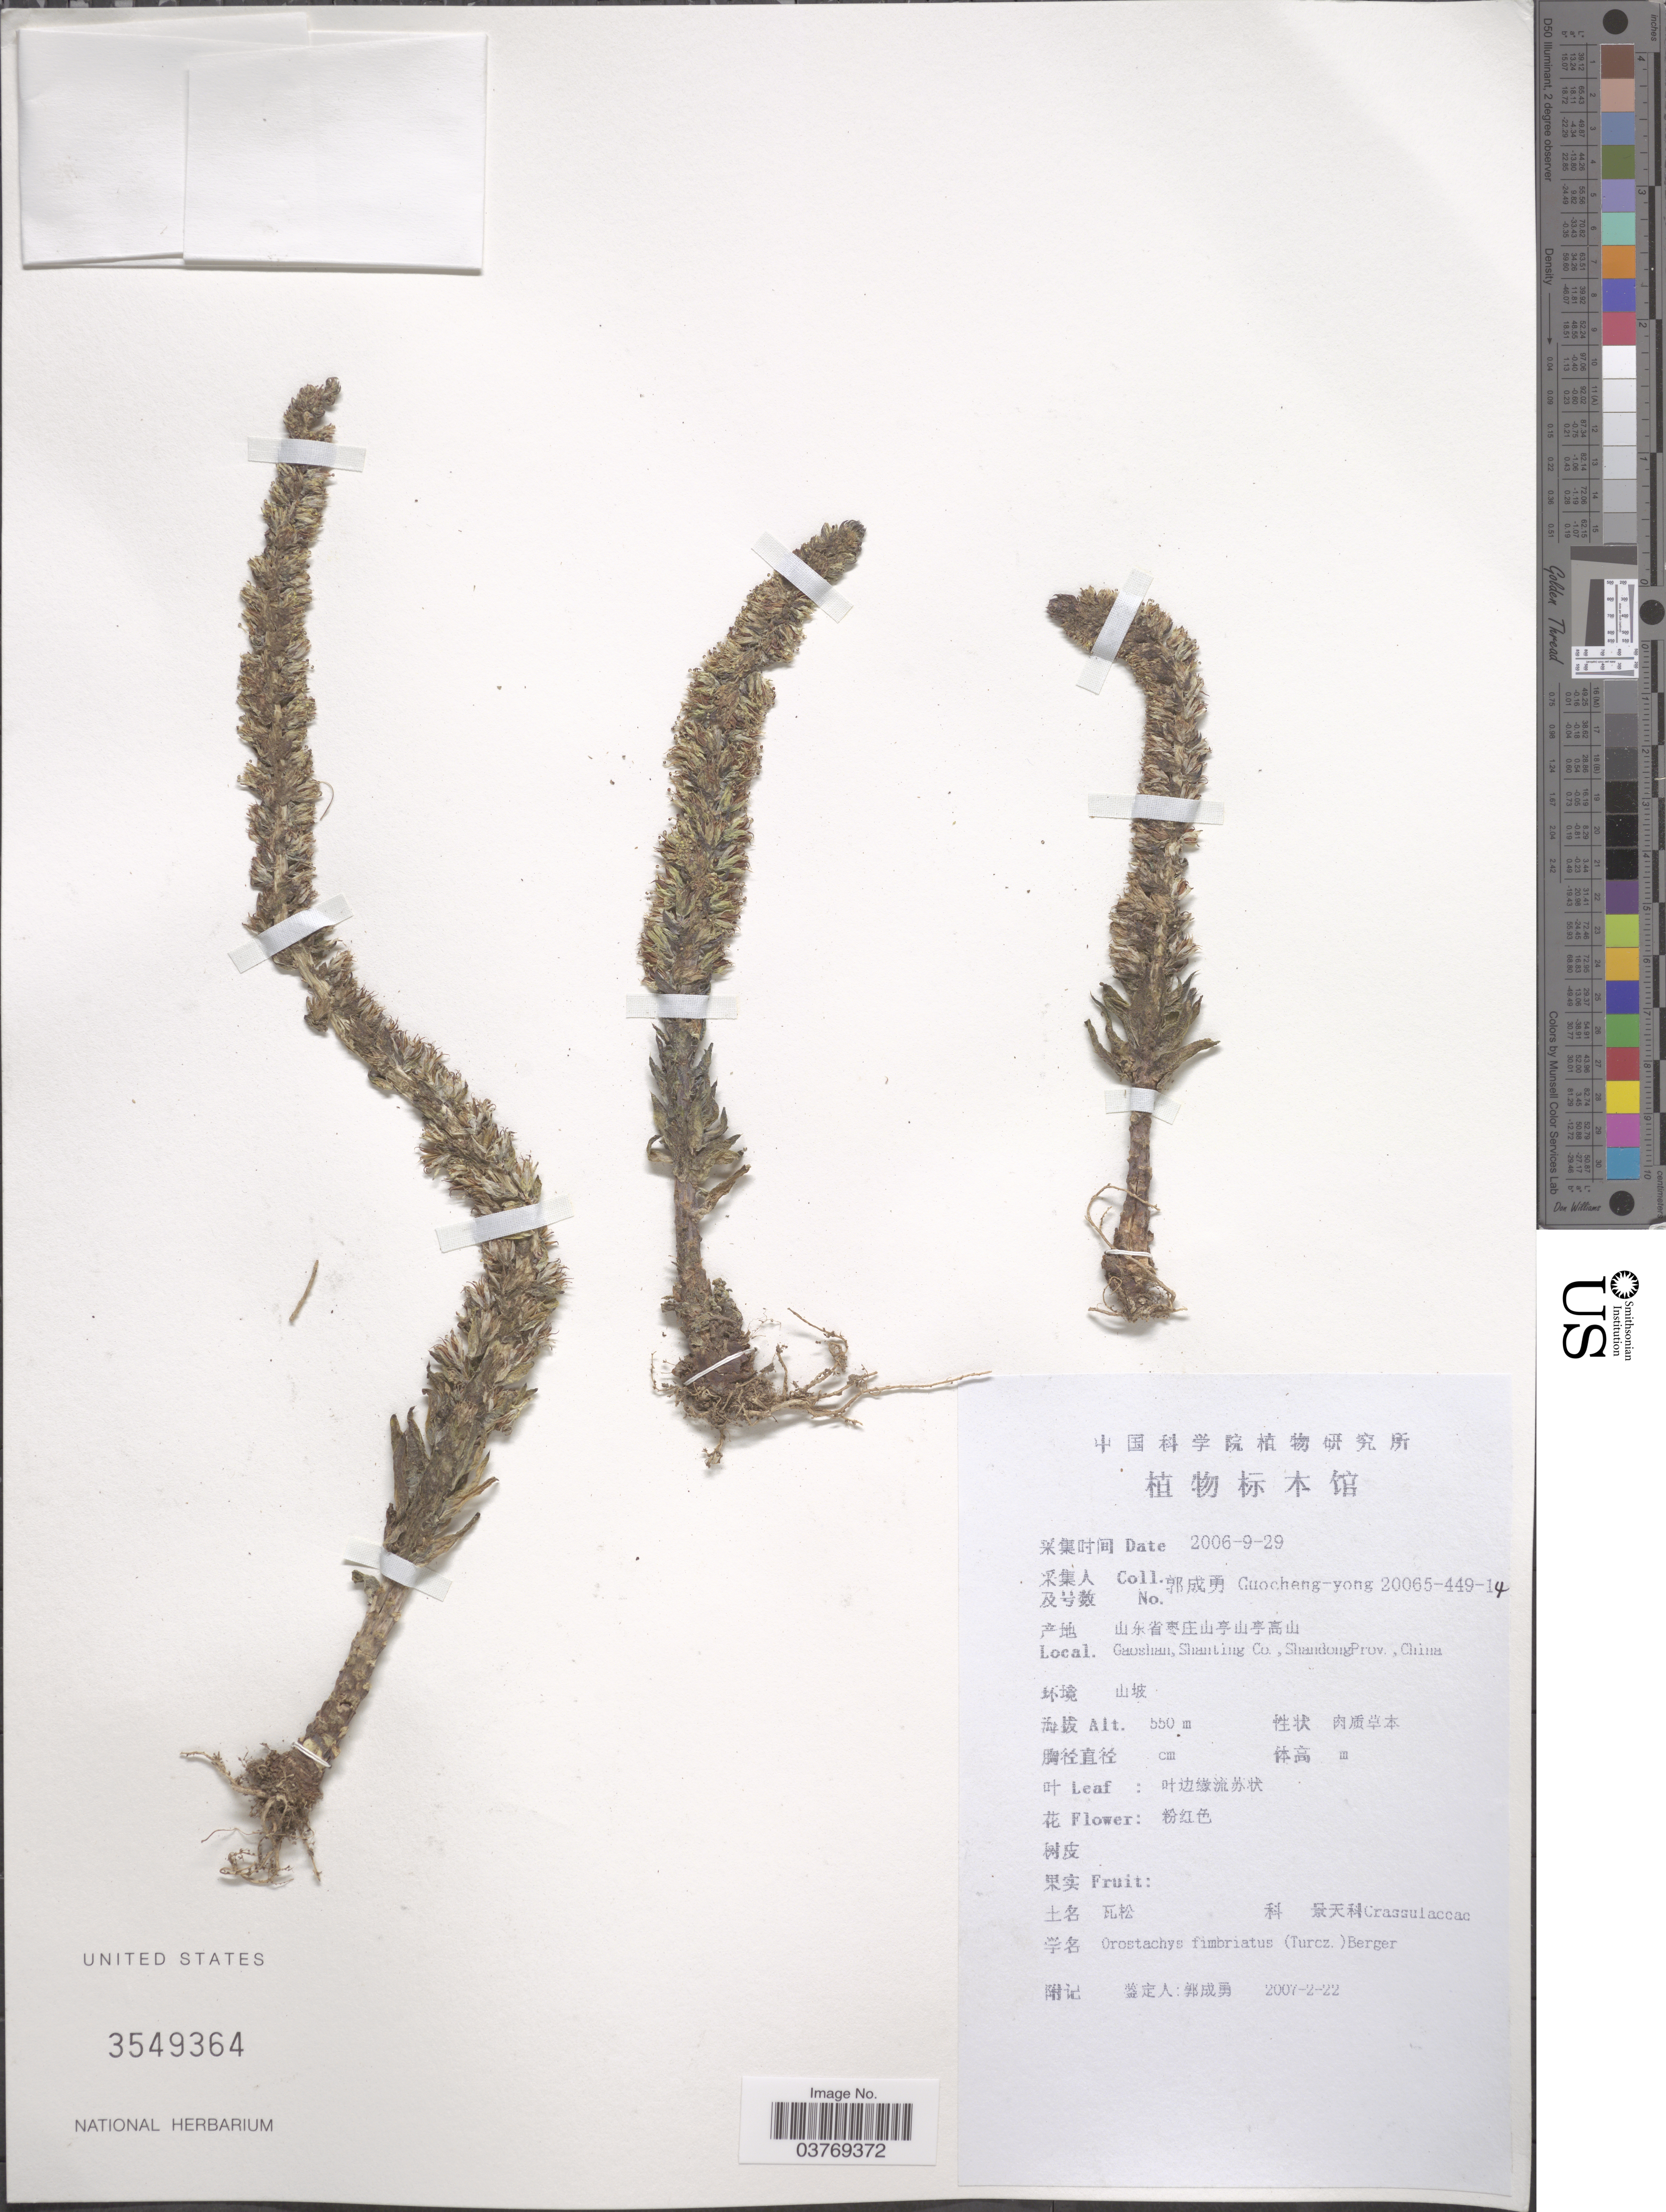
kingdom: Plantae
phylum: Tracheophyta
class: Magnoliopsida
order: Saxifragales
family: Crassulaceae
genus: Orostachys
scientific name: Orostachys fimbriata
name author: (Turcz.) A. Berger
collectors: Guo cheng-yong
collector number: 20065-449-14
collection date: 2006-09-29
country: China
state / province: Shandong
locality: Gaoshan, Shanting Co.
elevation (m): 550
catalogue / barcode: US 3549364